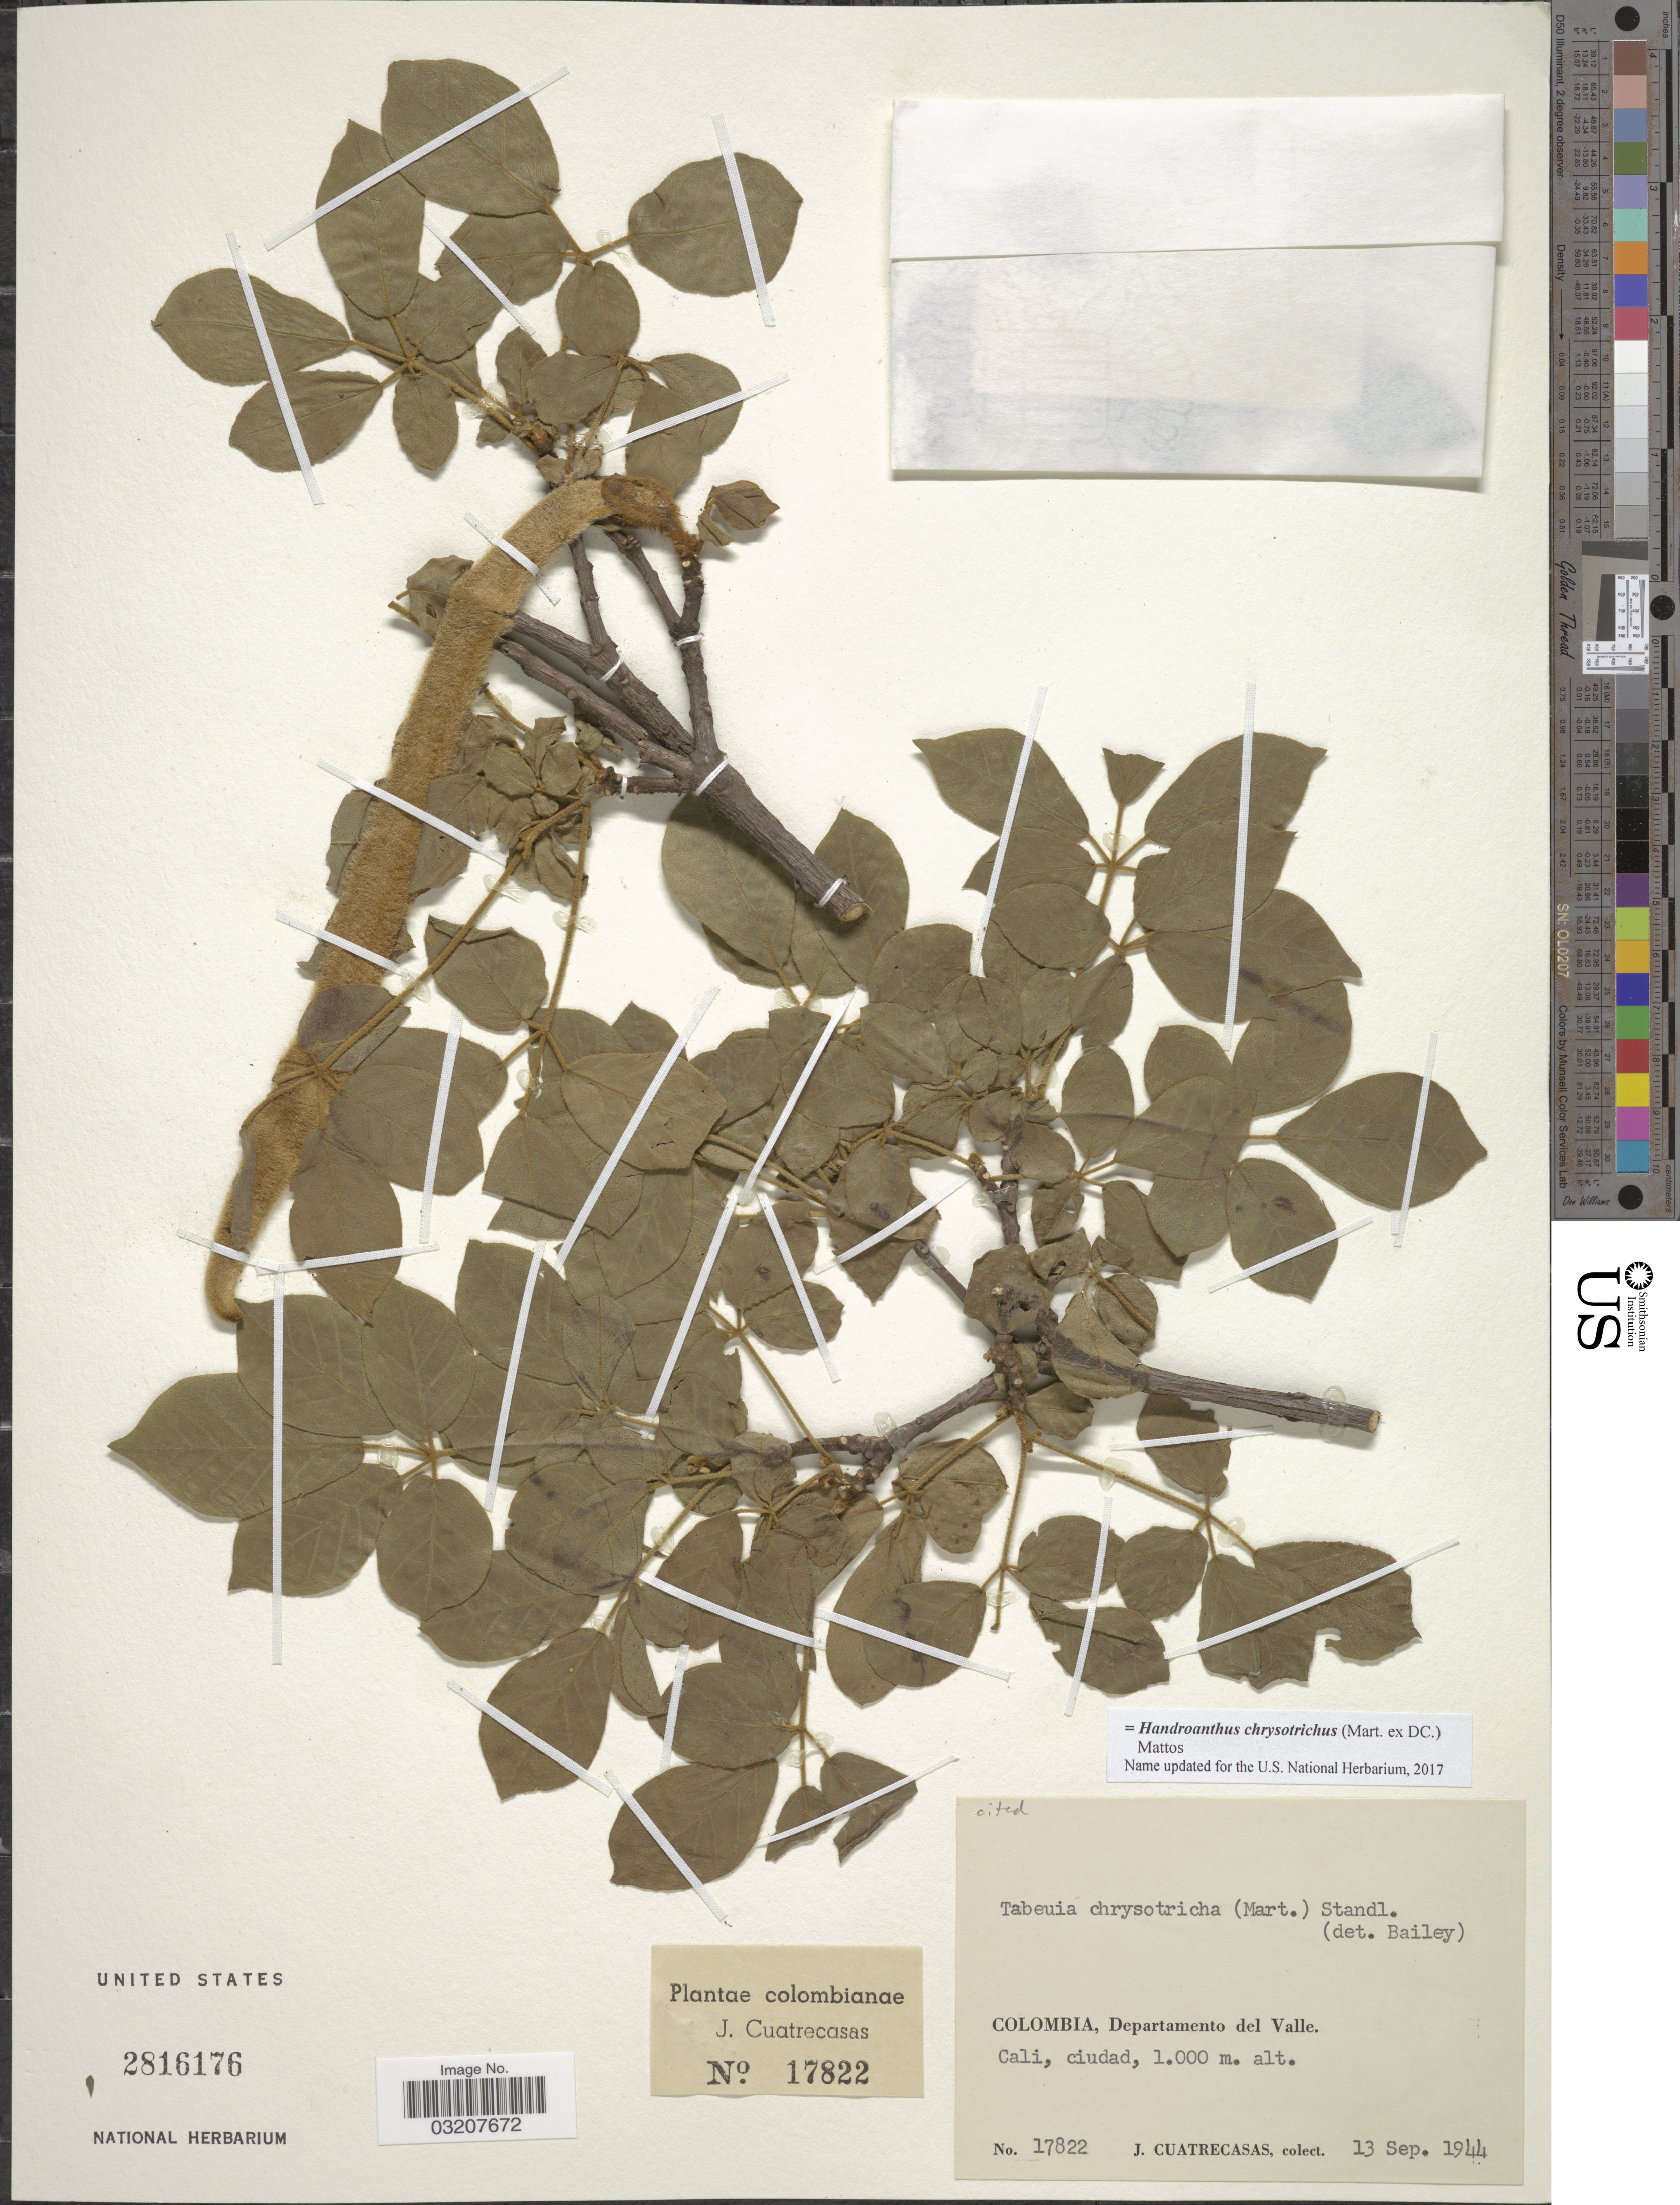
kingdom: Plantae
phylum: Tracheophyta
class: Magnoliopsida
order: Lamiales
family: Bignoniaceae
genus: Handroanthus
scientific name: Handroanthus chrysotrichus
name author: (Mart. ex A. DC.) Mattos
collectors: J. Cuatrecasas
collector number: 17822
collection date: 1944-09-13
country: Colombia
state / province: Valle del Cauca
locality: Departamento del Valle. Cali, ciudad.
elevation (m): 1000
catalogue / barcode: US 2816176